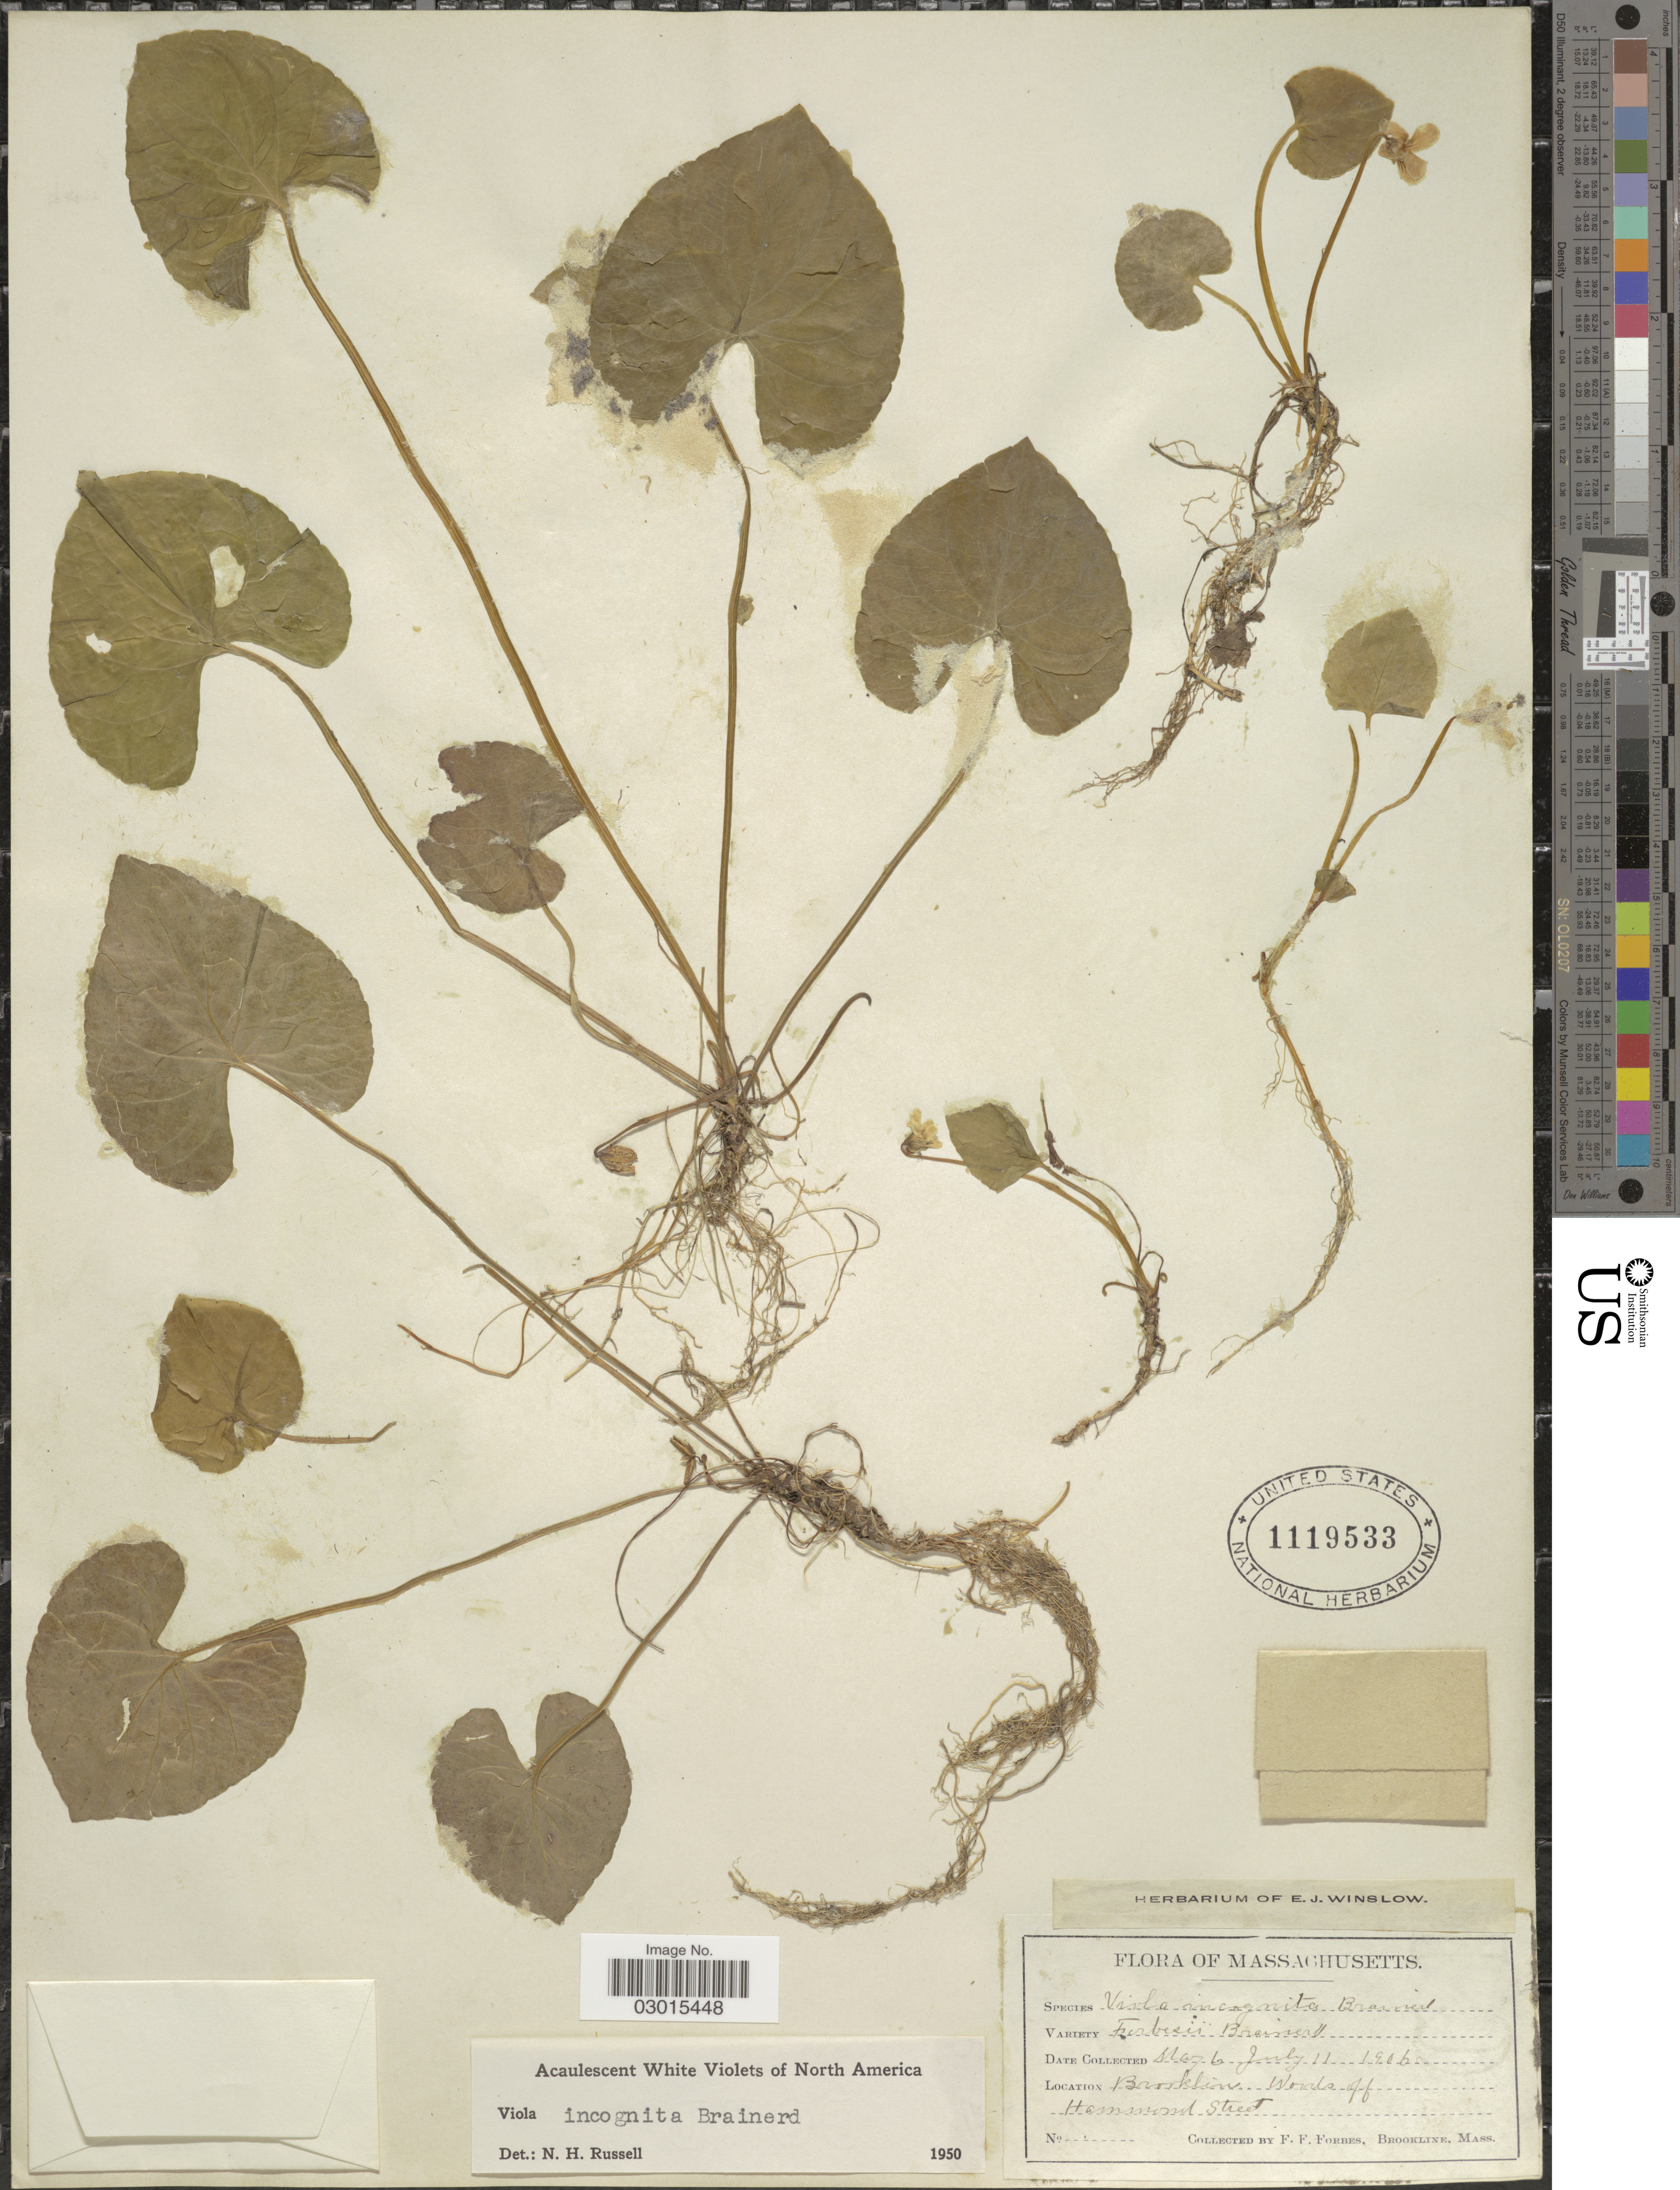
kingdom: Plantae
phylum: Tracheophyta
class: Magnoliopsida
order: Malpighiales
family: Violaceae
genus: Viola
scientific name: Viola incognita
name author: Brainerd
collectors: F. Forbes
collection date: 1906-05-06/1906-07-11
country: United States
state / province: Massachusetts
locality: Brookline. Woods off Hammond Street.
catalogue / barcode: US 1119533